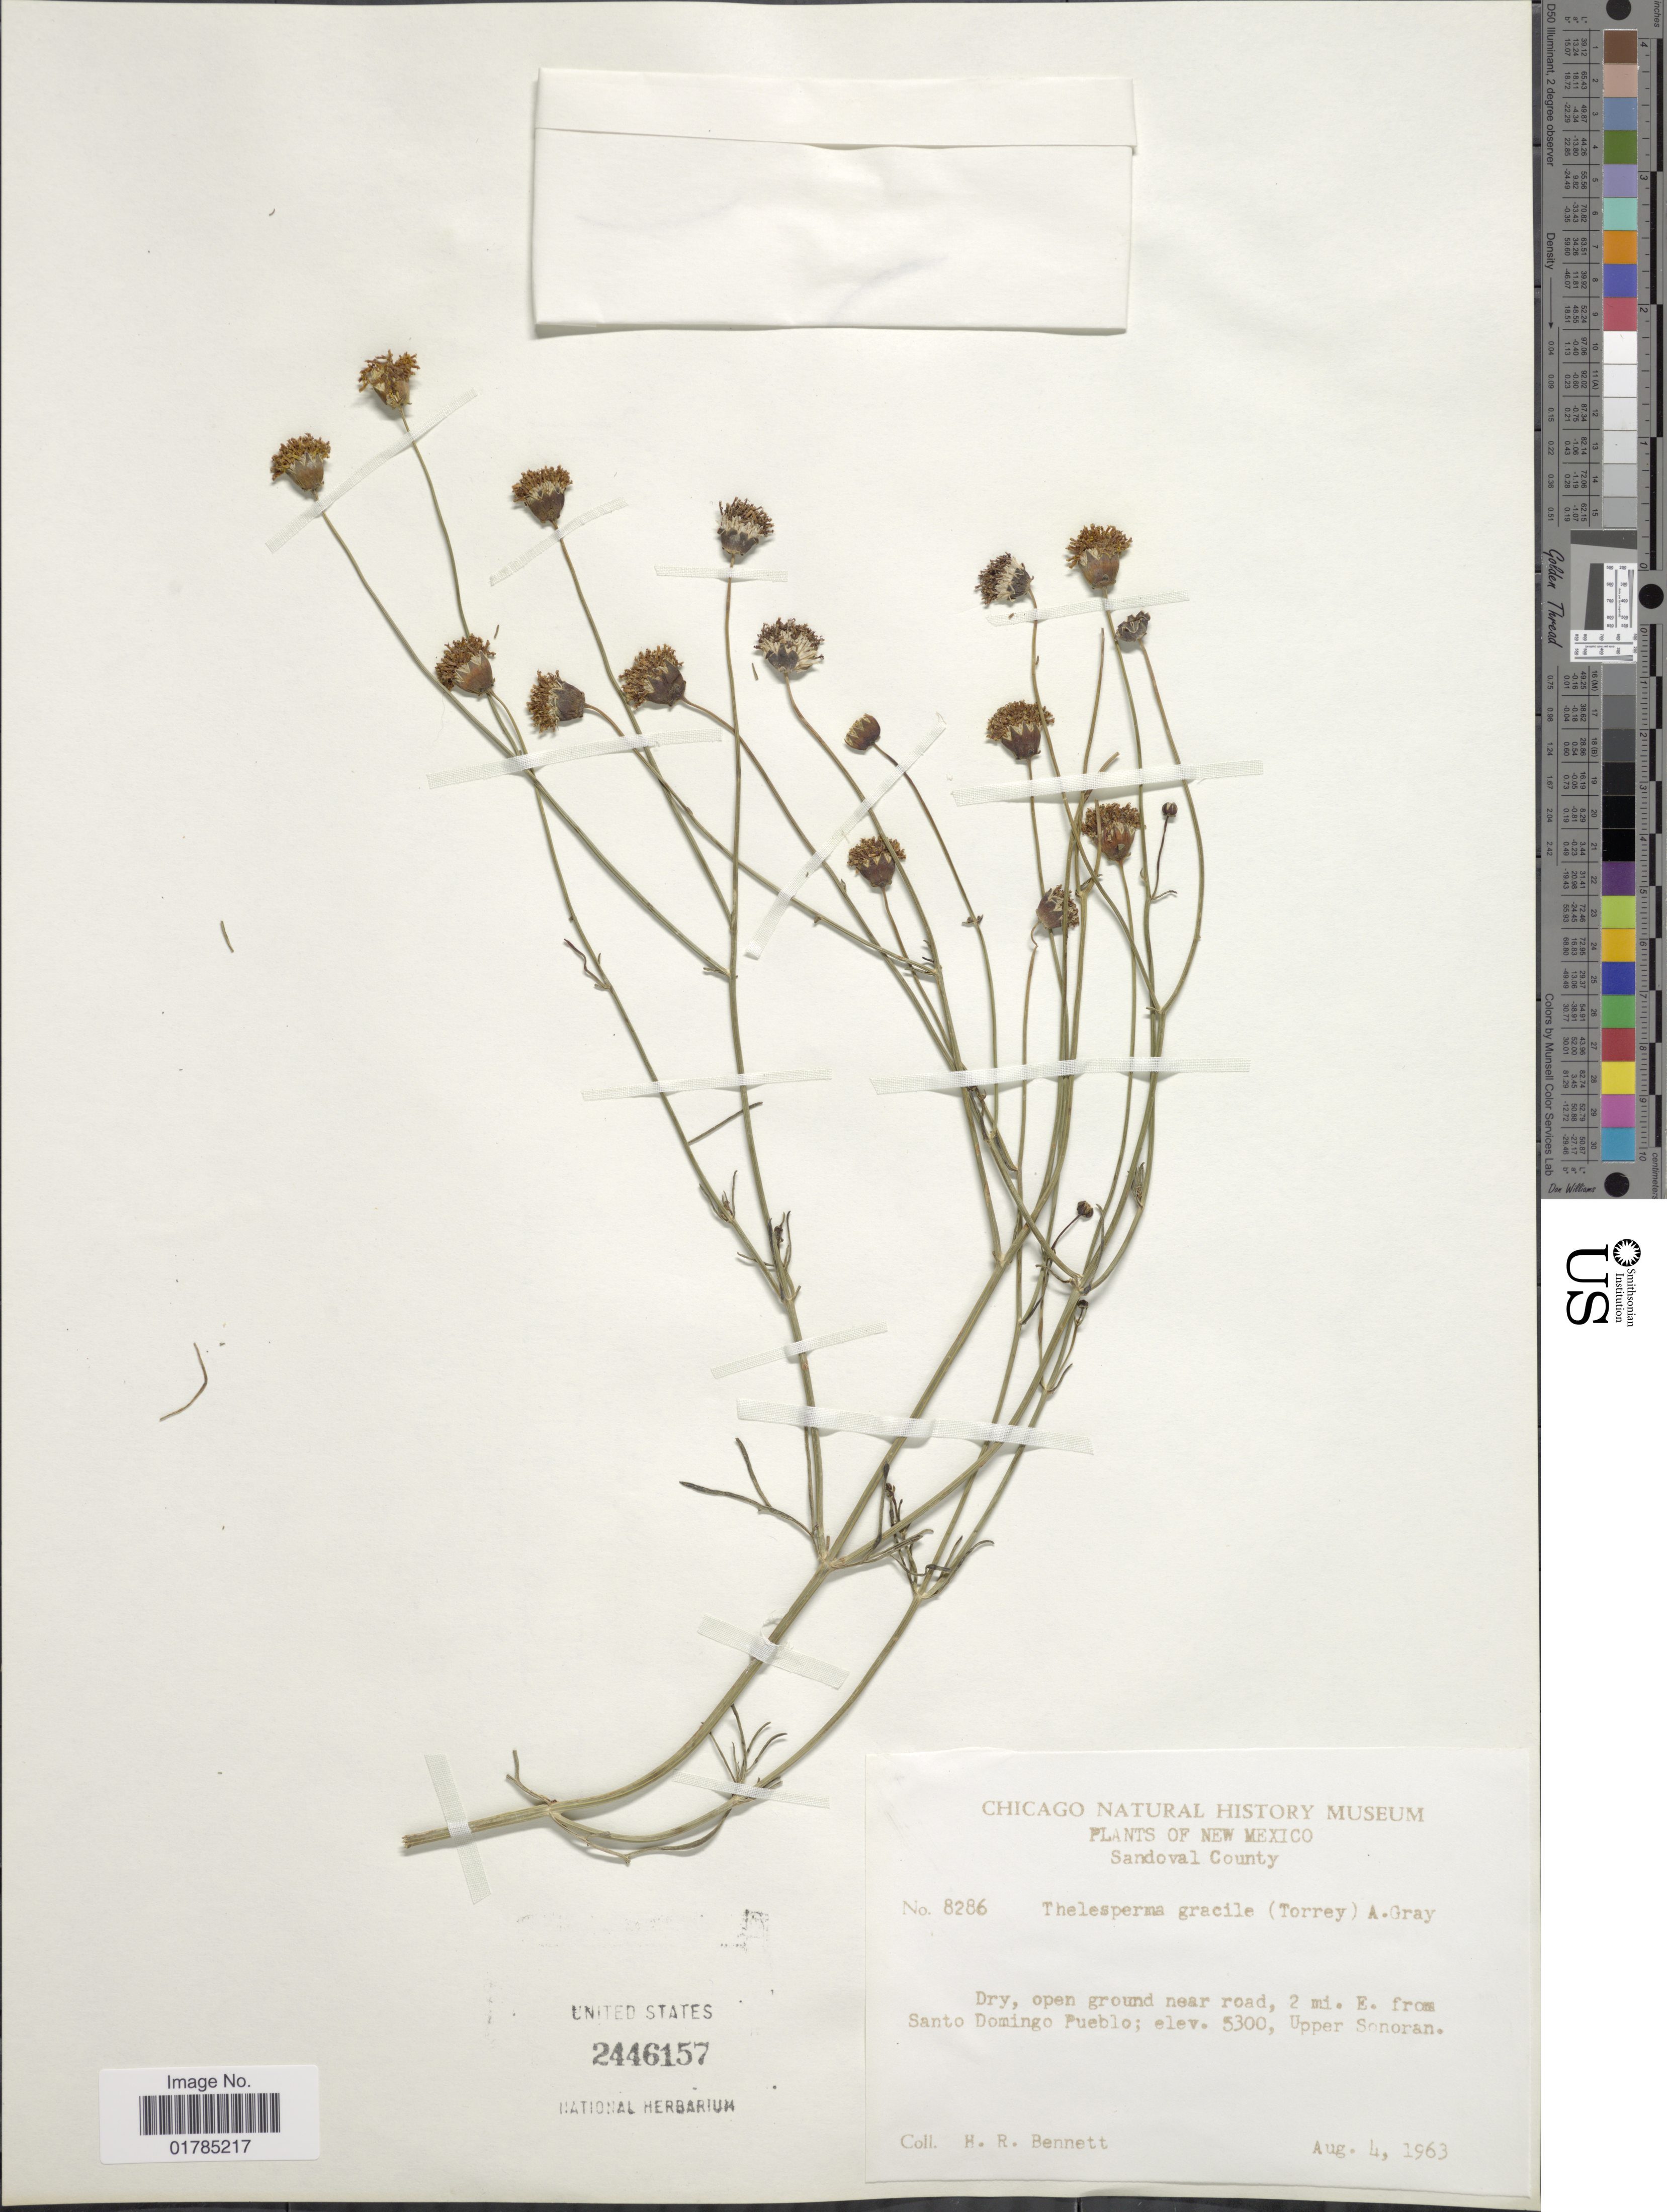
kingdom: Plantae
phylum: Tracheophyta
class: Magnoliopsida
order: Asterales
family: Asteraceae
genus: Thelesperma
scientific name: Thelesperma gracile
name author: (Torr.) A. Gray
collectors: H. R. Bennett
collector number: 8286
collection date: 1963-08-04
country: United States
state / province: New Mexico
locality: Sandoval County, near road, 2 mi. E. from Santo Domingo Pueblo, Upper Sonoran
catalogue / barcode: US 2446157